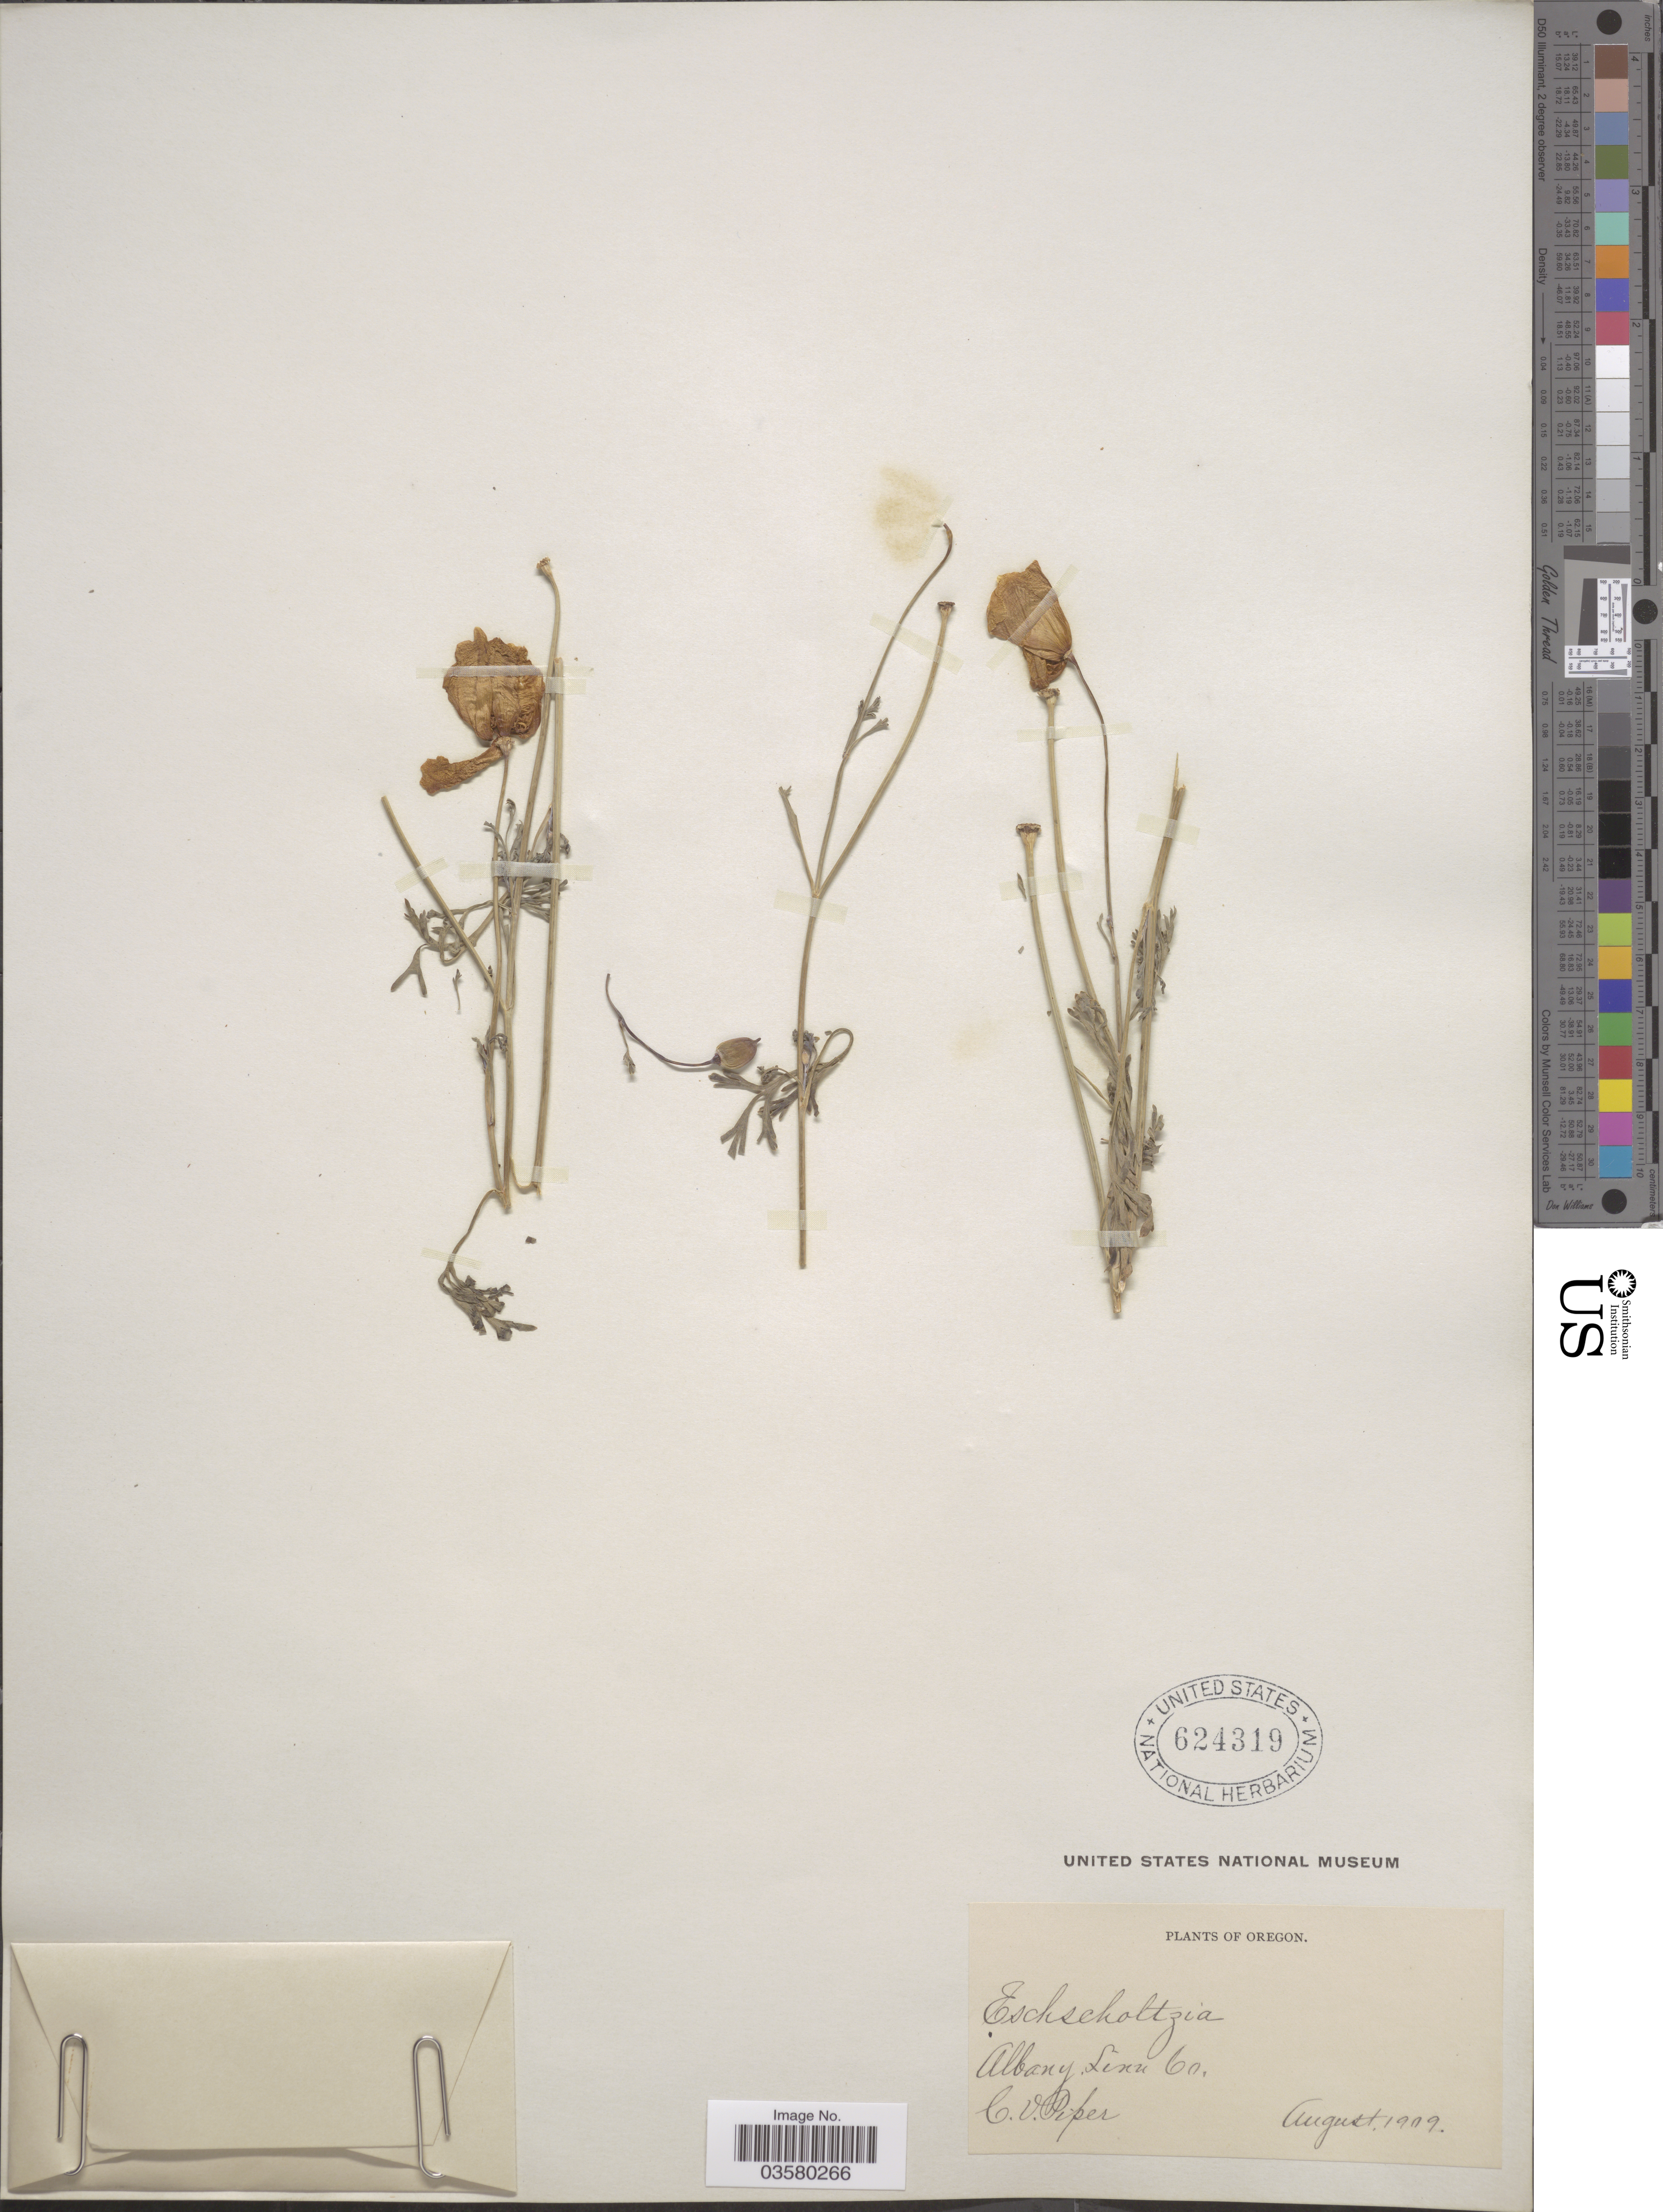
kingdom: Plantae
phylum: Tracheophyta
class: Magnoliopsida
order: Ranunculales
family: Papaveraceae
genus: Eschscholzia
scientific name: Eschscholzia californica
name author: Cham.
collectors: C. V. Piper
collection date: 1909-08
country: United States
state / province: Oregon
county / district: Linn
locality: Albany, Linn Co.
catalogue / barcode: US 624319